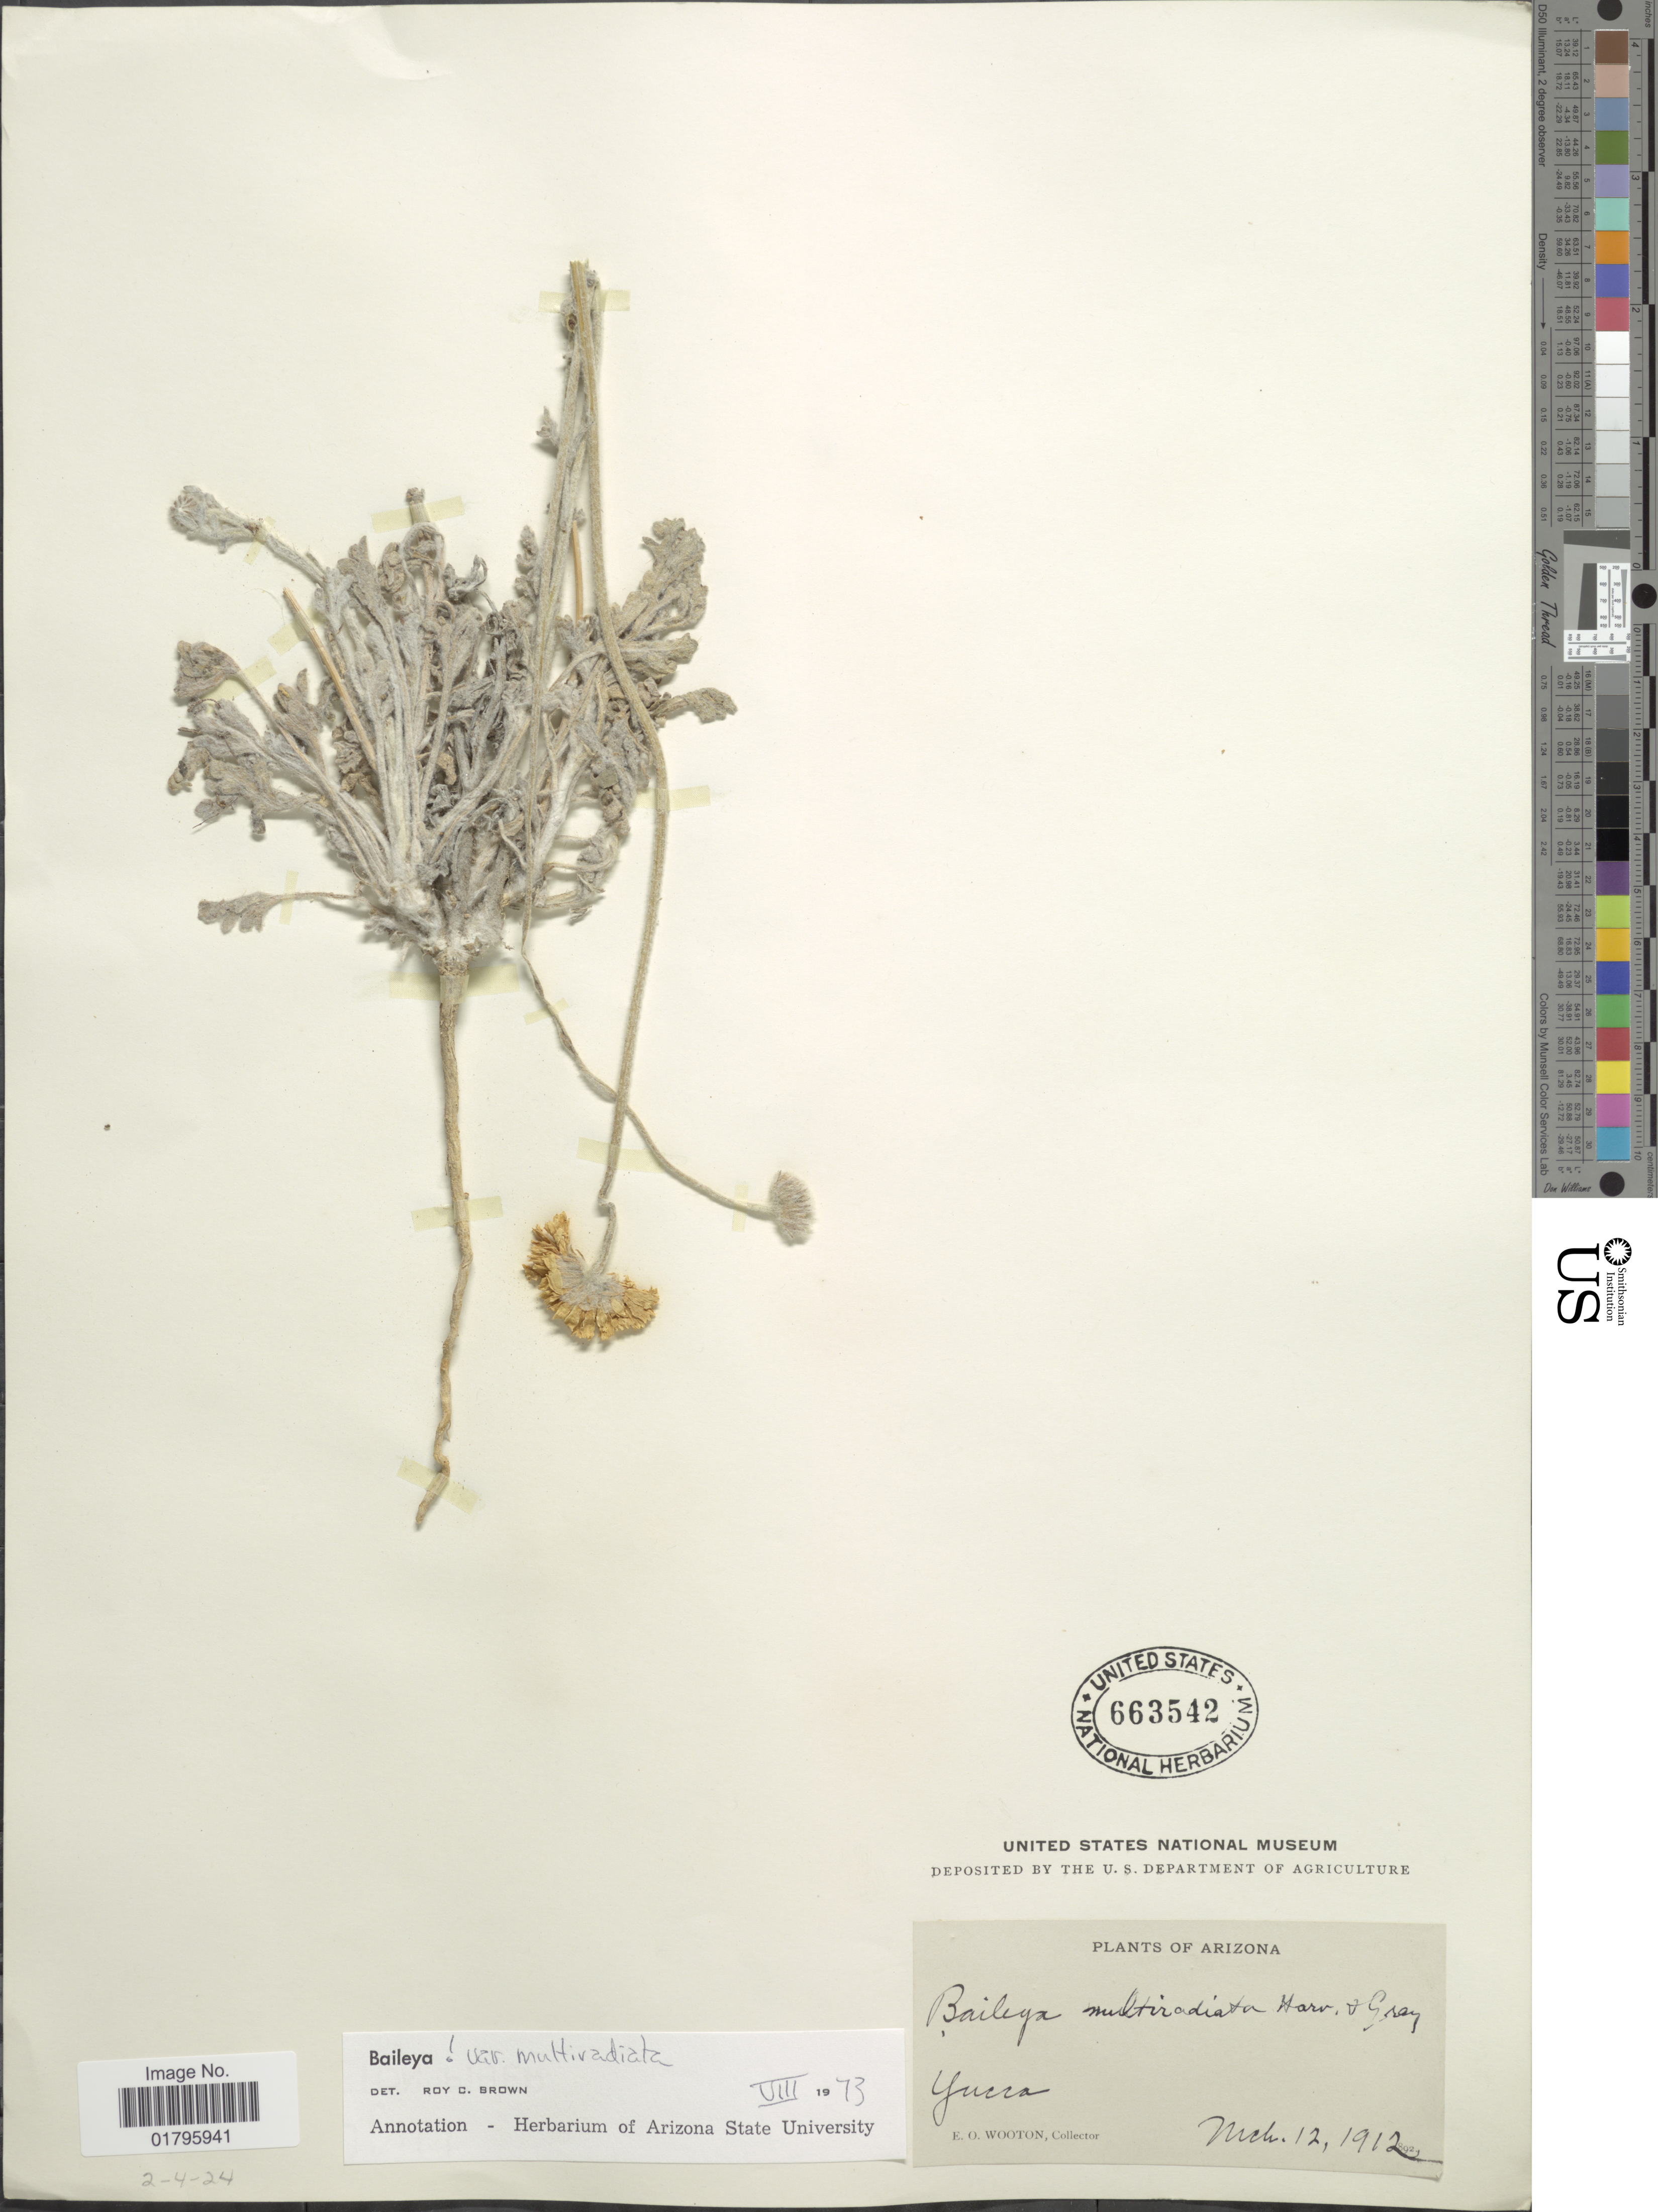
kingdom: Plantae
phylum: Tracheophyta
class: Magnoliopsida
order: Asterales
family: Asteraceae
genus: Baileya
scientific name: Baileya multiradiata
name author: Harv. & A. Gray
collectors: E. O. Wooton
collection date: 1912-03-12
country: United States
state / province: Arizona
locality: Arizona. Yucca.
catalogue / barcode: US 663542